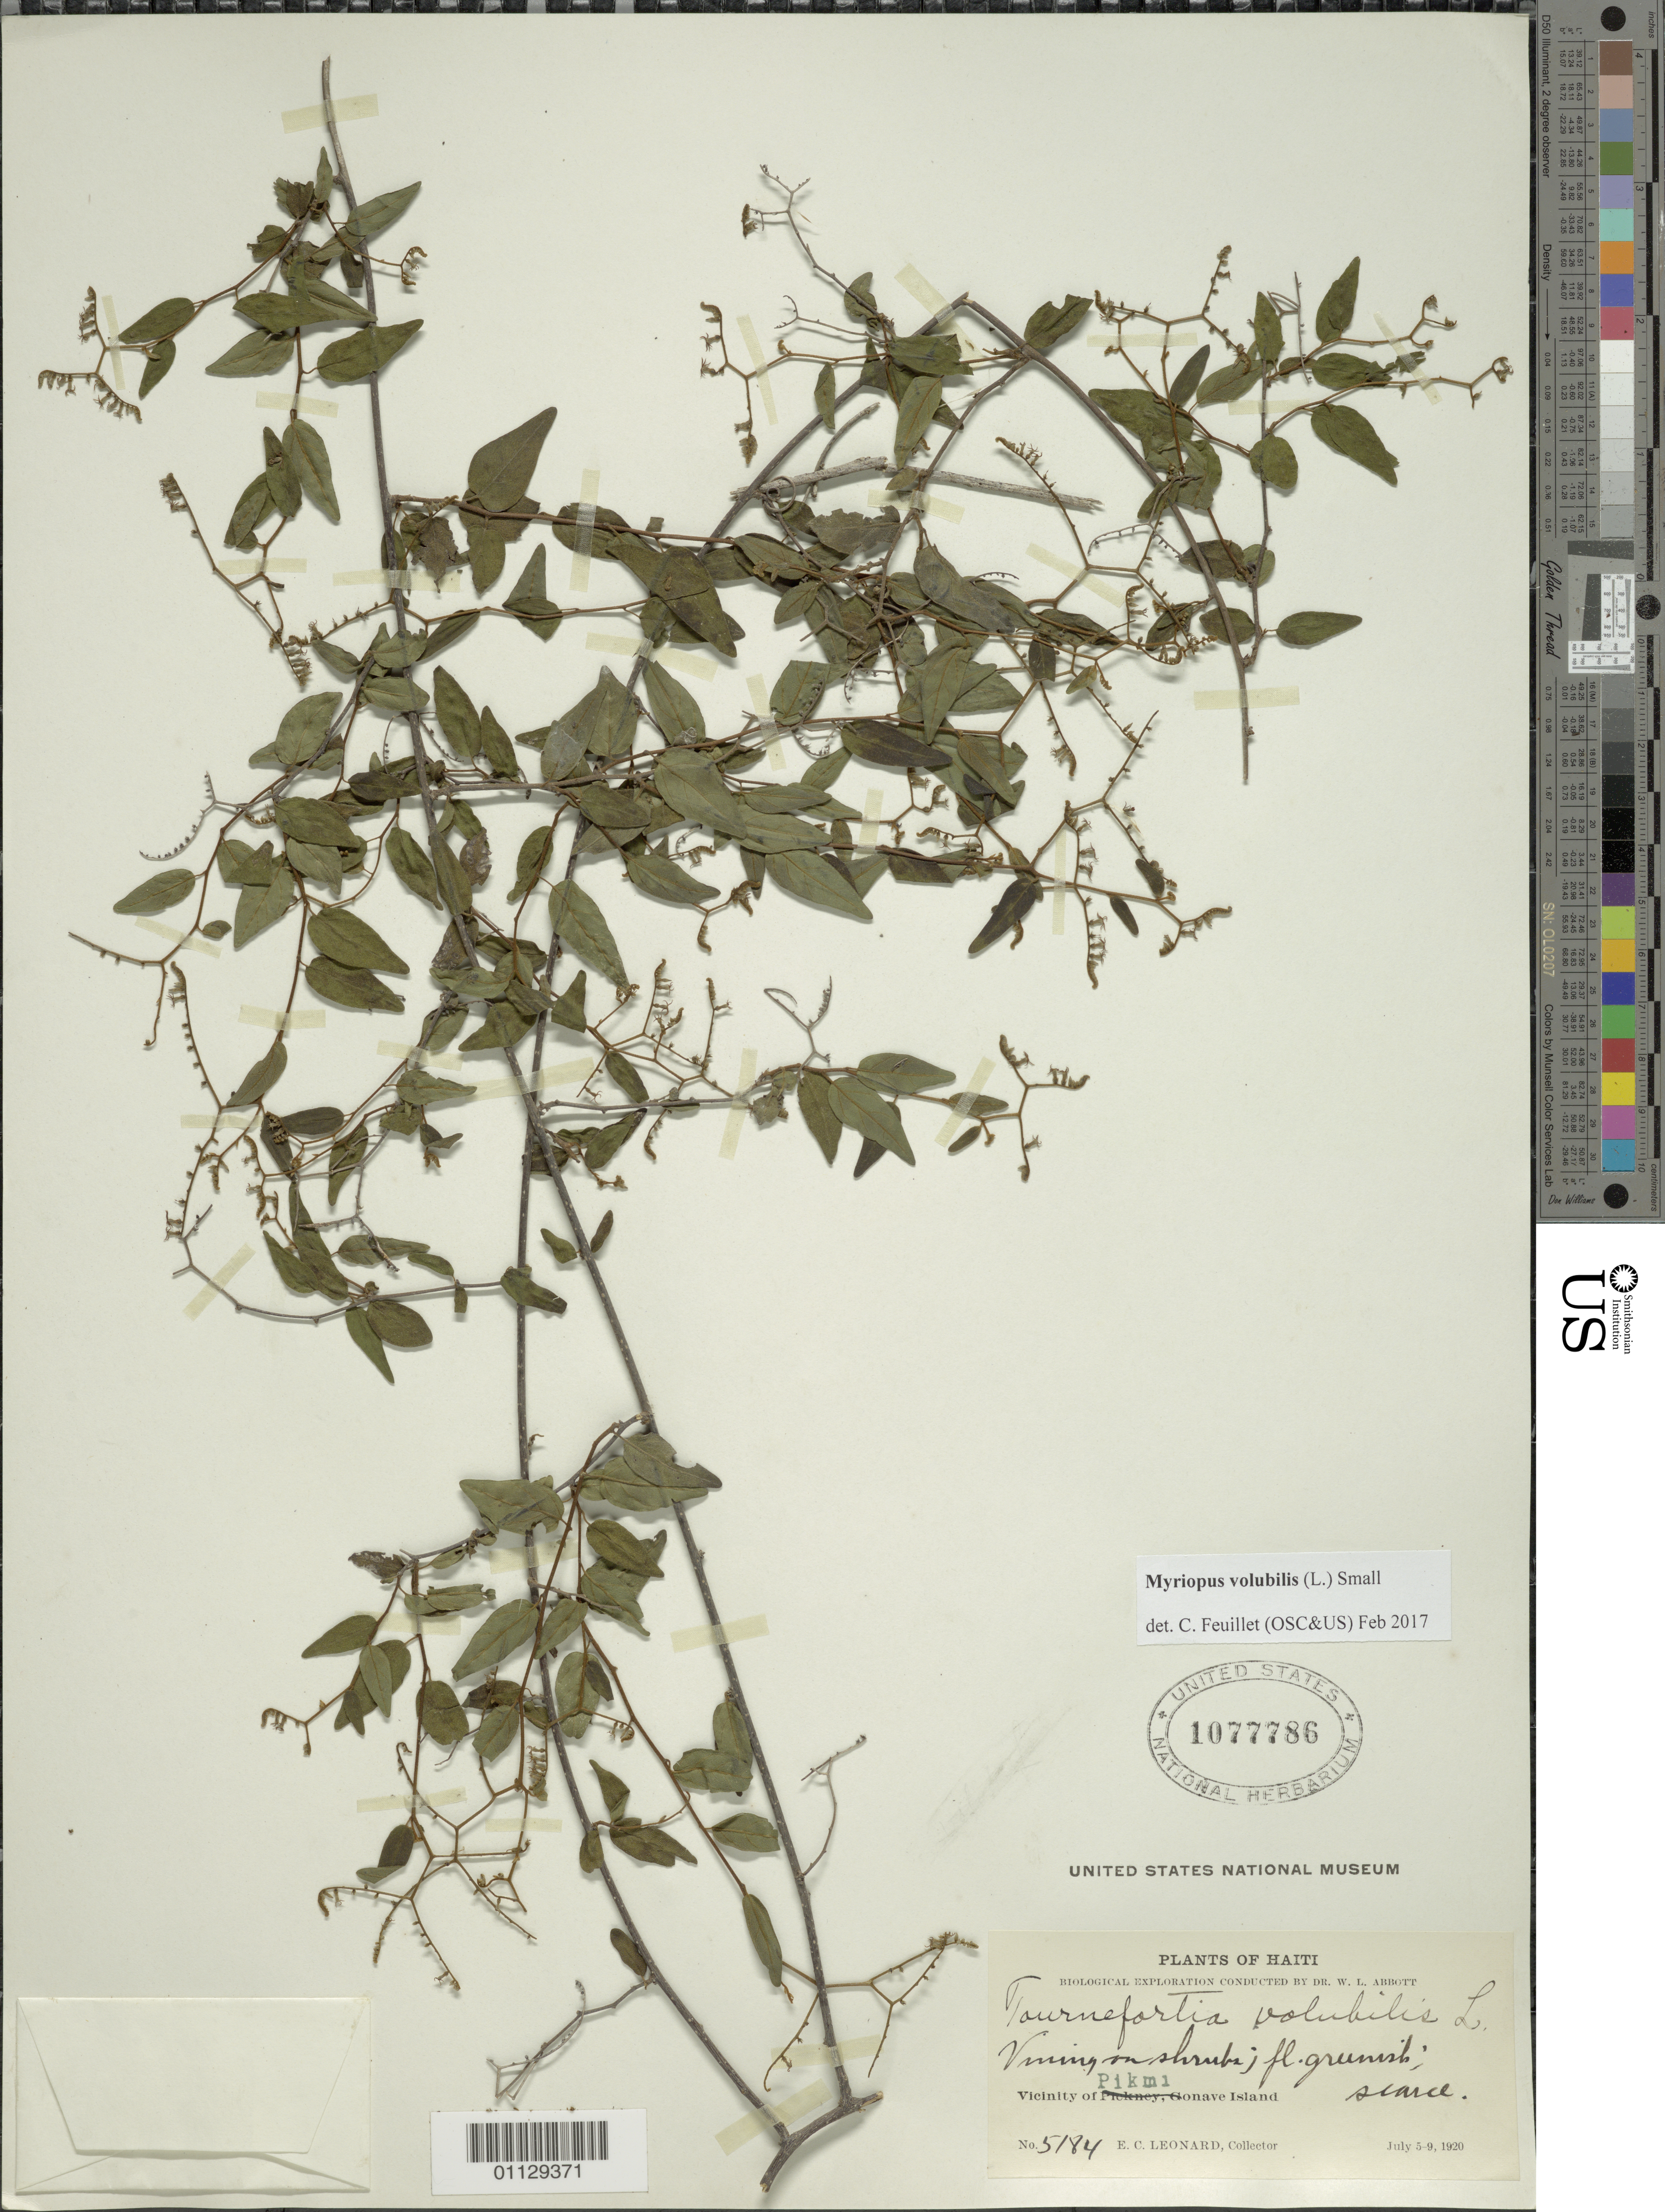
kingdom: Plantae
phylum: Tracheophyta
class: Magnoliopsida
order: Boraginales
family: Heliotropiaceae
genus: Myriopus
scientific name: Myriopus volubilis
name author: (L.) Small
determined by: Feuillet, C.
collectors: E. C. Leonard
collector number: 5184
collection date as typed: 05 Jul ---- to 09 Jul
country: Haiti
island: Hispaniola I.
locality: Pikmi, Gonave Island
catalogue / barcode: US 1077786